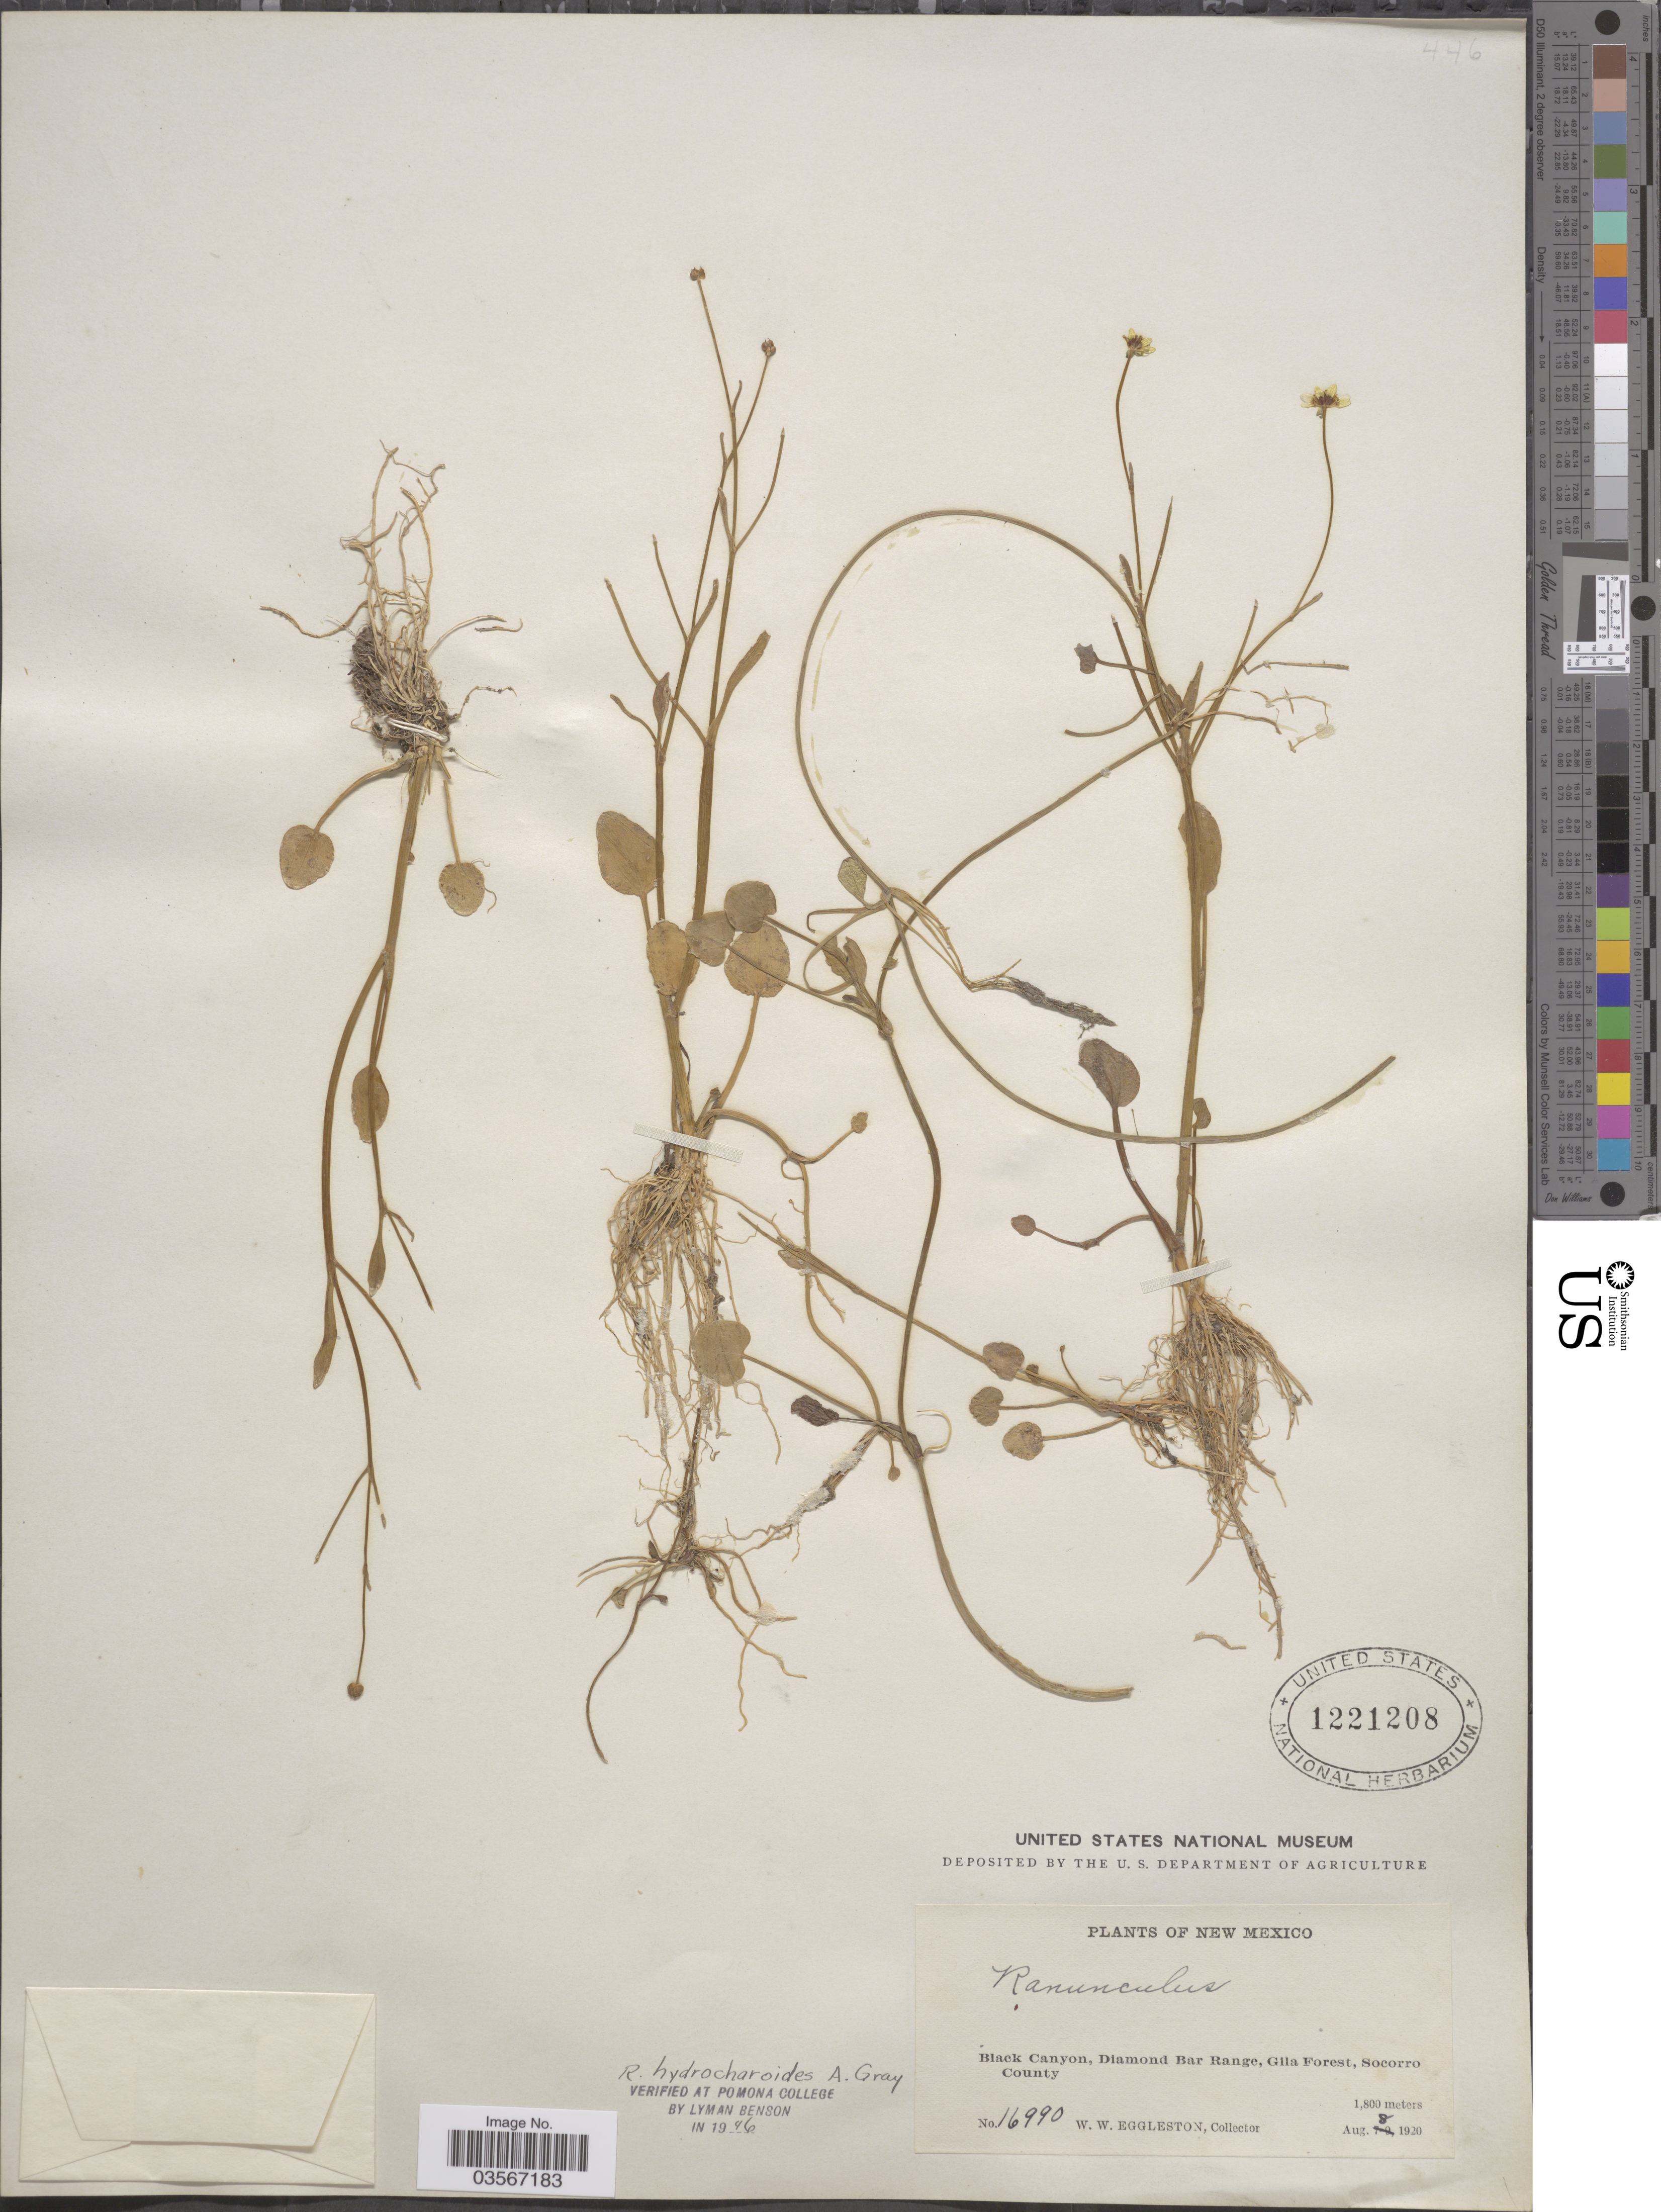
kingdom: Plantae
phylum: Tracheophyta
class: Magnoliopsida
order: Ranunculales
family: Ranunculaceae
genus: Ranunculus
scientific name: Ranunculus hydrocharoides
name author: A. Gray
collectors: W. W. Eggleston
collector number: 16990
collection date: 1920-08-08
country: United States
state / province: New Mexico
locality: Black Canyon, Diamond Bar Range, Gila Forest, Socorro County.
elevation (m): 1800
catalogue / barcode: US 1221208